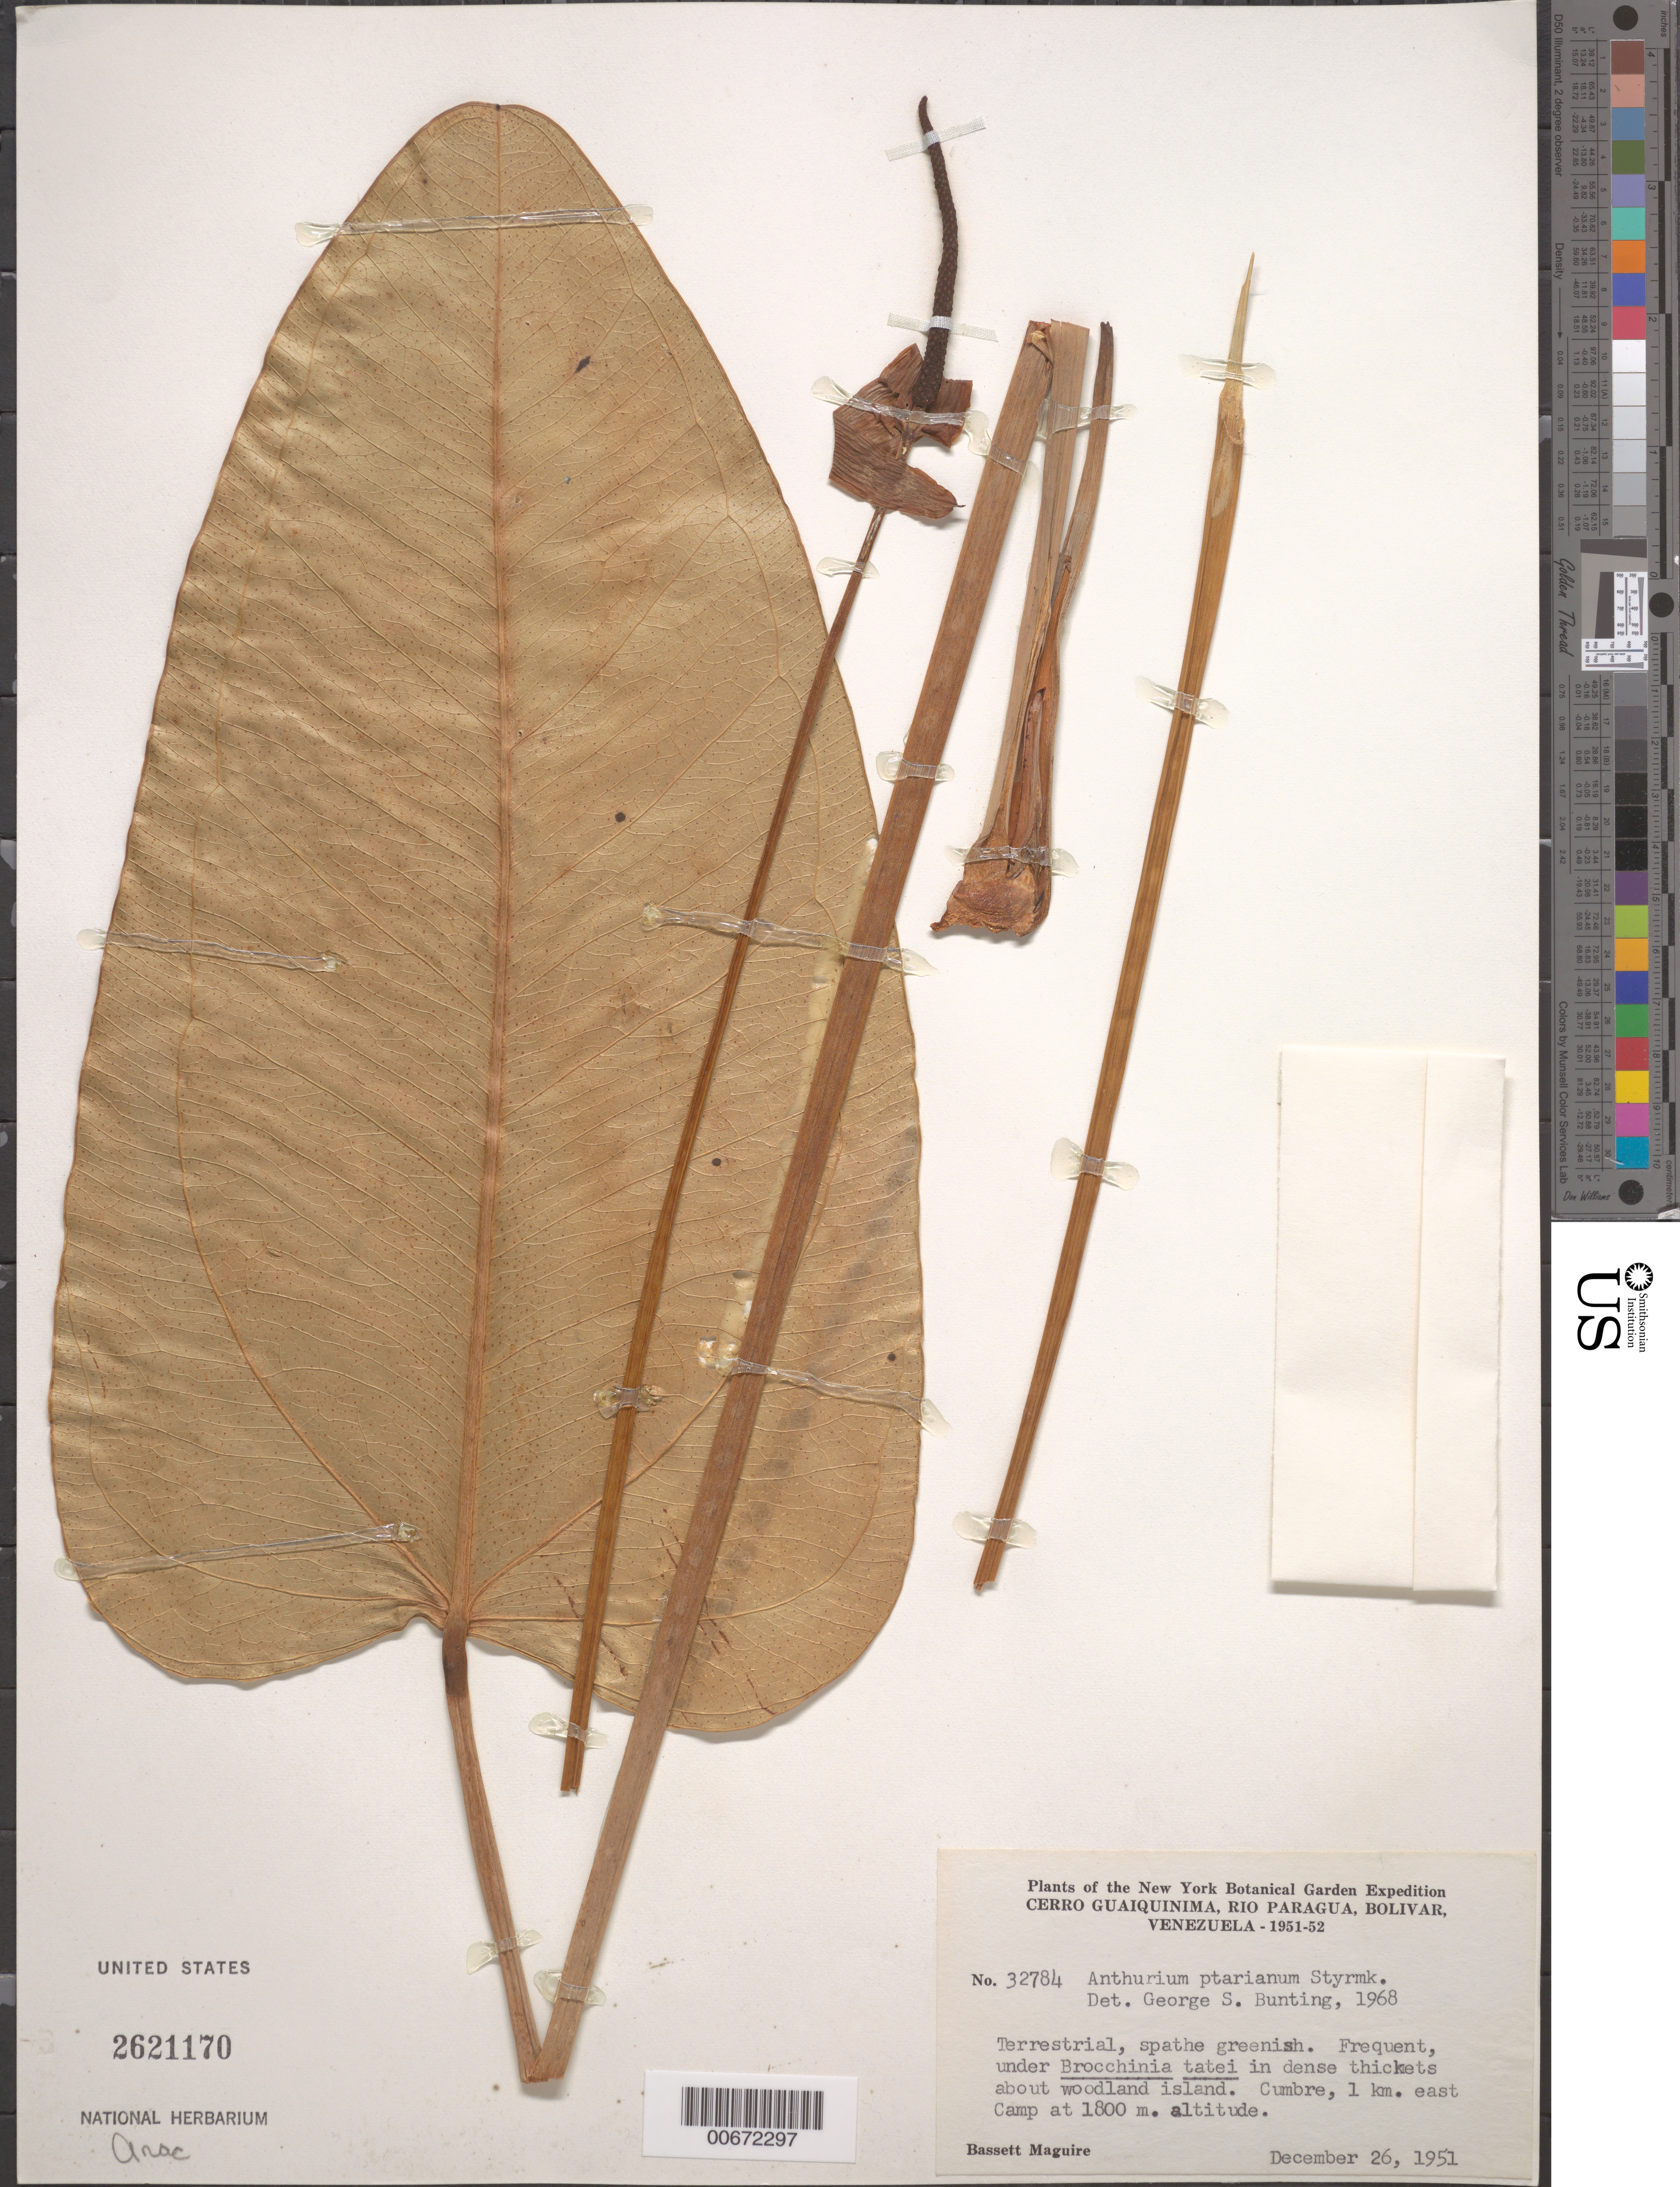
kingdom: Plantae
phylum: Tracheophyta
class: Liliopsida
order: Alismatales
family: Araceae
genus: Anthurium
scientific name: Anthurium ptarianum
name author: Steyerm.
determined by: Bunting, G. S.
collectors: B. Maguire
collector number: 32784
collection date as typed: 26-Dec-51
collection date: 1951-12-26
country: Venezuela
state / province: Bolívar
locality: Cerro Guaiquinima, Río Paragua, 1 km E of Cumbre Camp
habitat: Under Brocchinia tatei in dense thickets about woodland island; Cumbre, 1 km east of Camp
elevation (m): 1800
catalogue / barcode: US 2621170